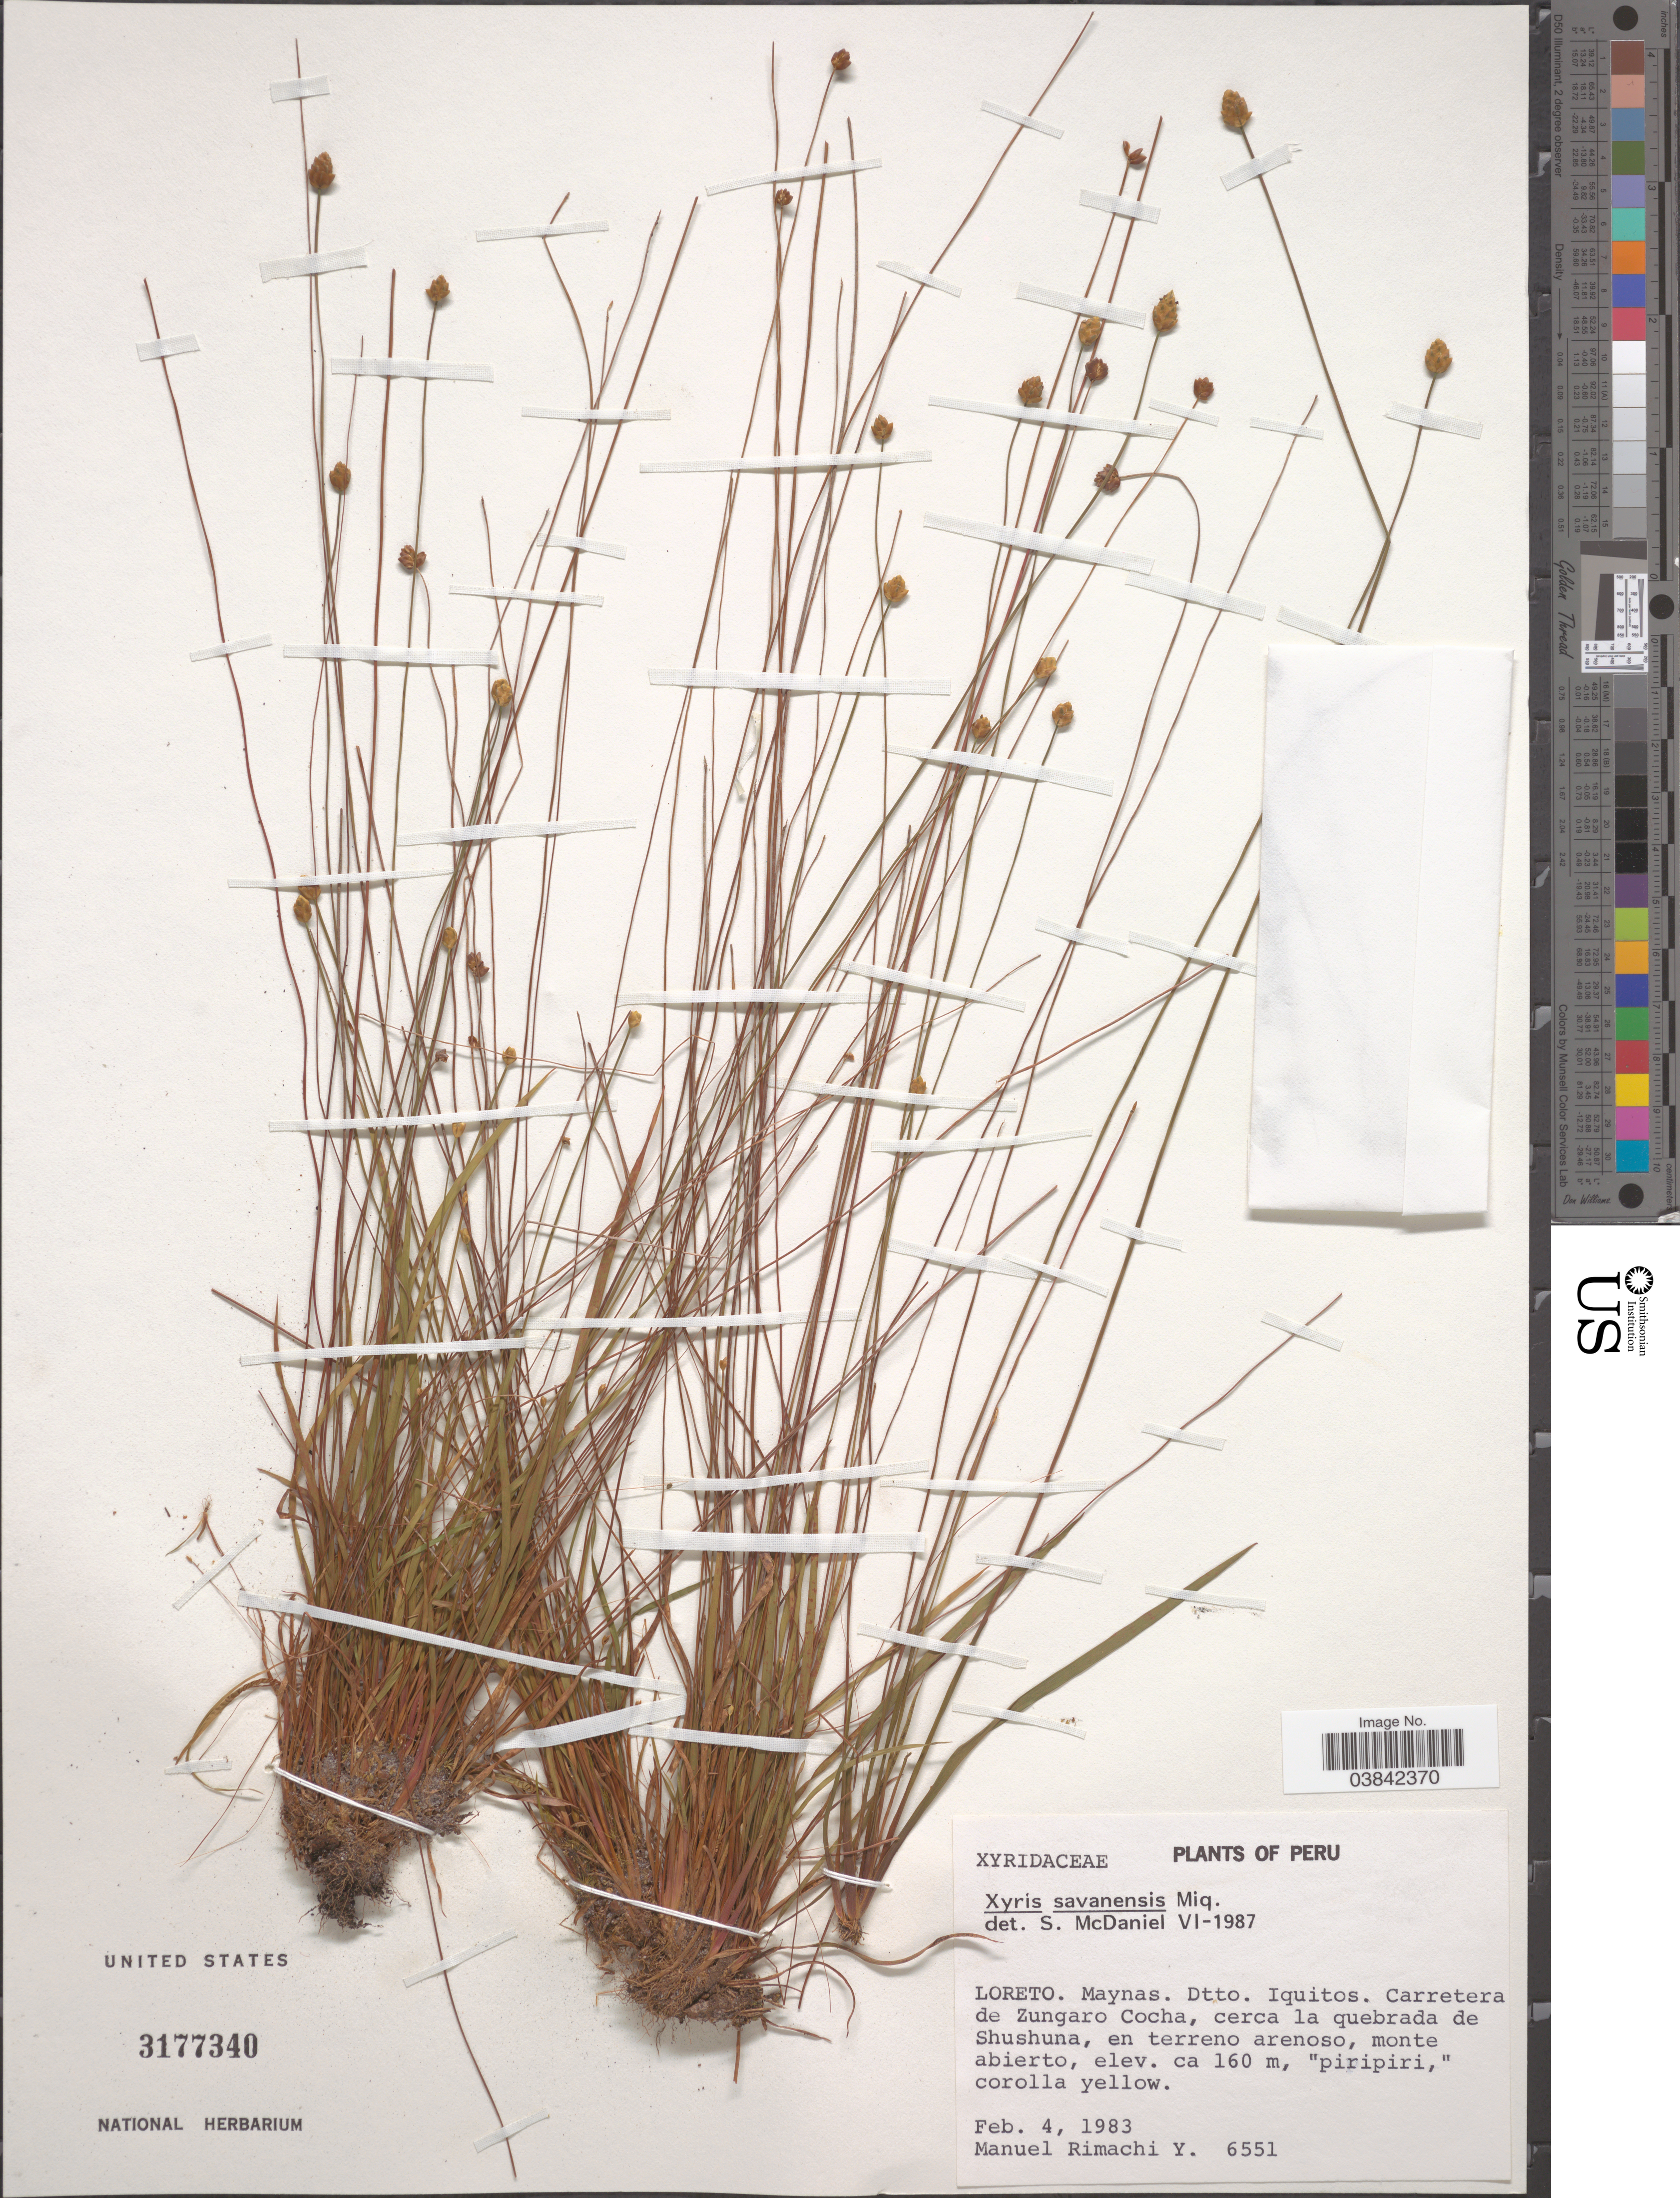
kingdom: Plantae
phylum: Tracheophyta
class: Liliopsida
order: Poales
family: Xyridaceae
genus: Xyris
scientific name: Xyris savanensis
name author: Miq.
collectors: M. Rimachi Y.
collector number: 6551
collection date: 1983-02-04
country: Peru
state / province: Loreto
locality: Maynas. Dtto. Iquitos. Carretera de Zungaro Cocha, cerca la quebrada de Shushuna, en terreno arenoso, monte abierto.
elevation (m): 160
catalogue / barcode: US 3177340